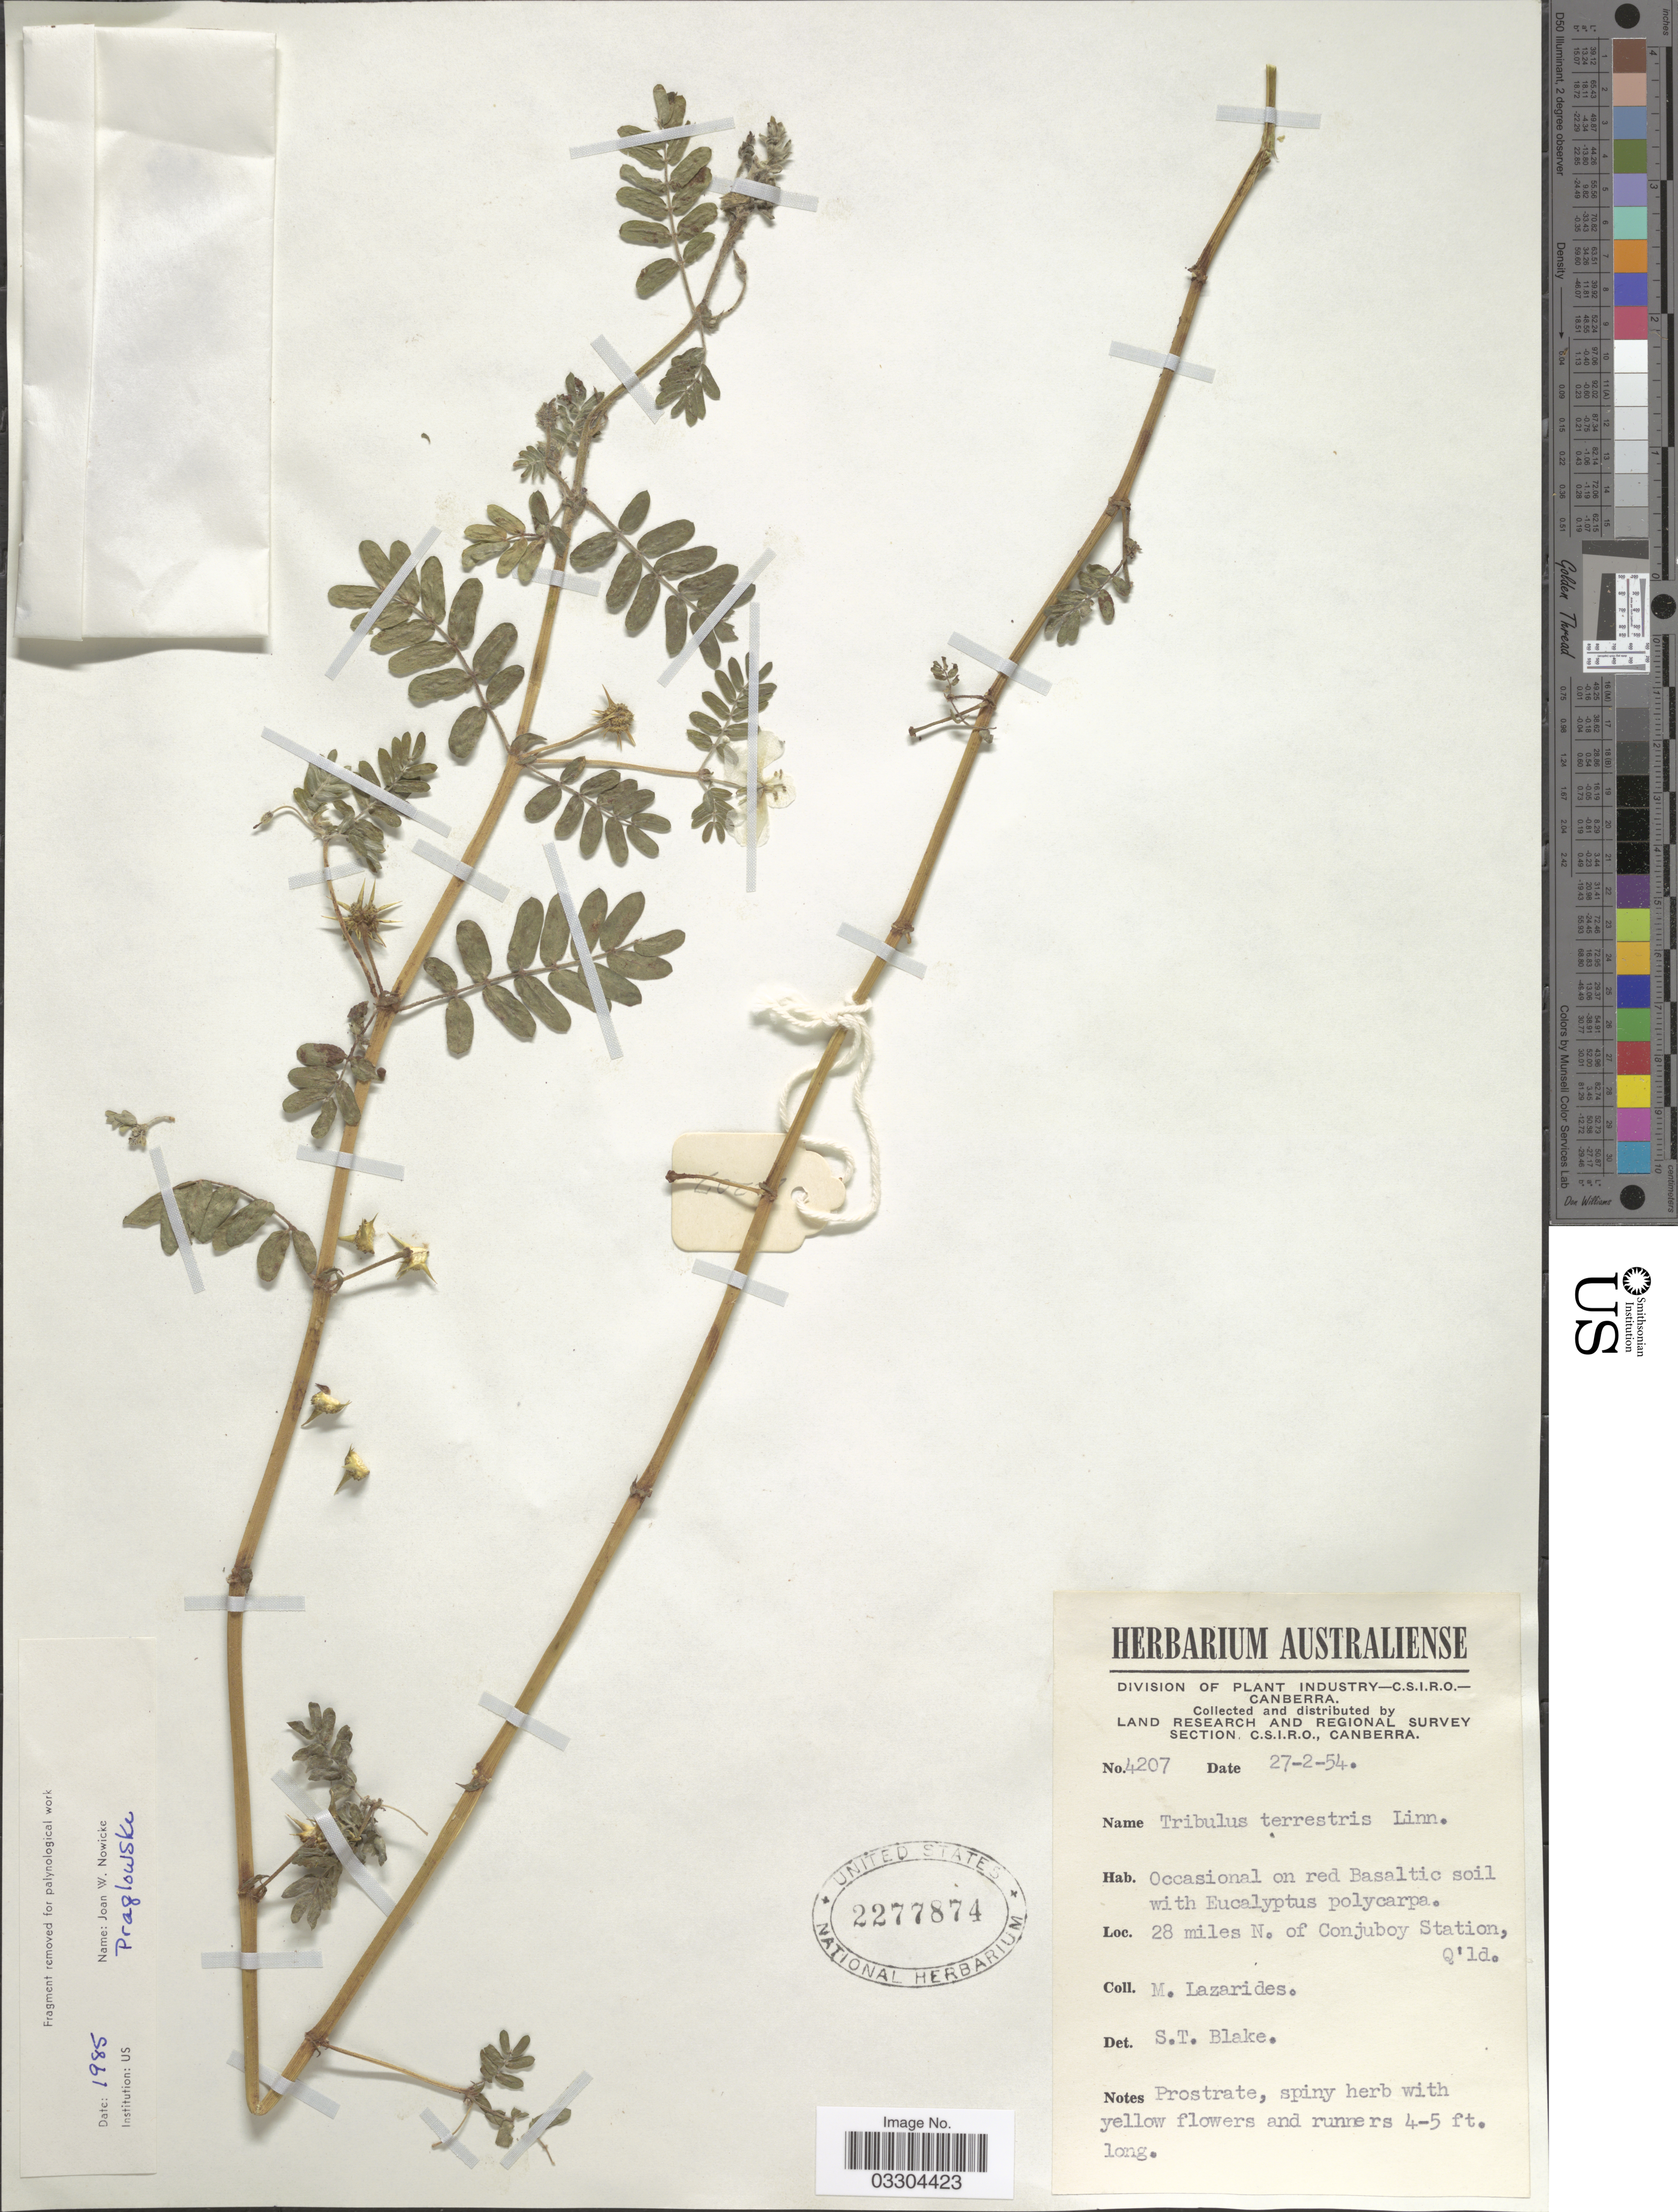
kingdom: Plantae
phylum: Tracheophyta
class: Magnoliopsida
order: Zygophyllales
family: Zygophyllaceae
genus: Tribulus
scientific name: Tribulus terrestris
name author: L.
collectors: M. Lazarides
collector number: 4207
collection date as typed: Transcribed d/m/y: 27/2/54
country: Australia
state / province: Queensland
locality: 28 miles N. of Conjuboy Station, Q'ld.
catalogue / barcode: US 2277874